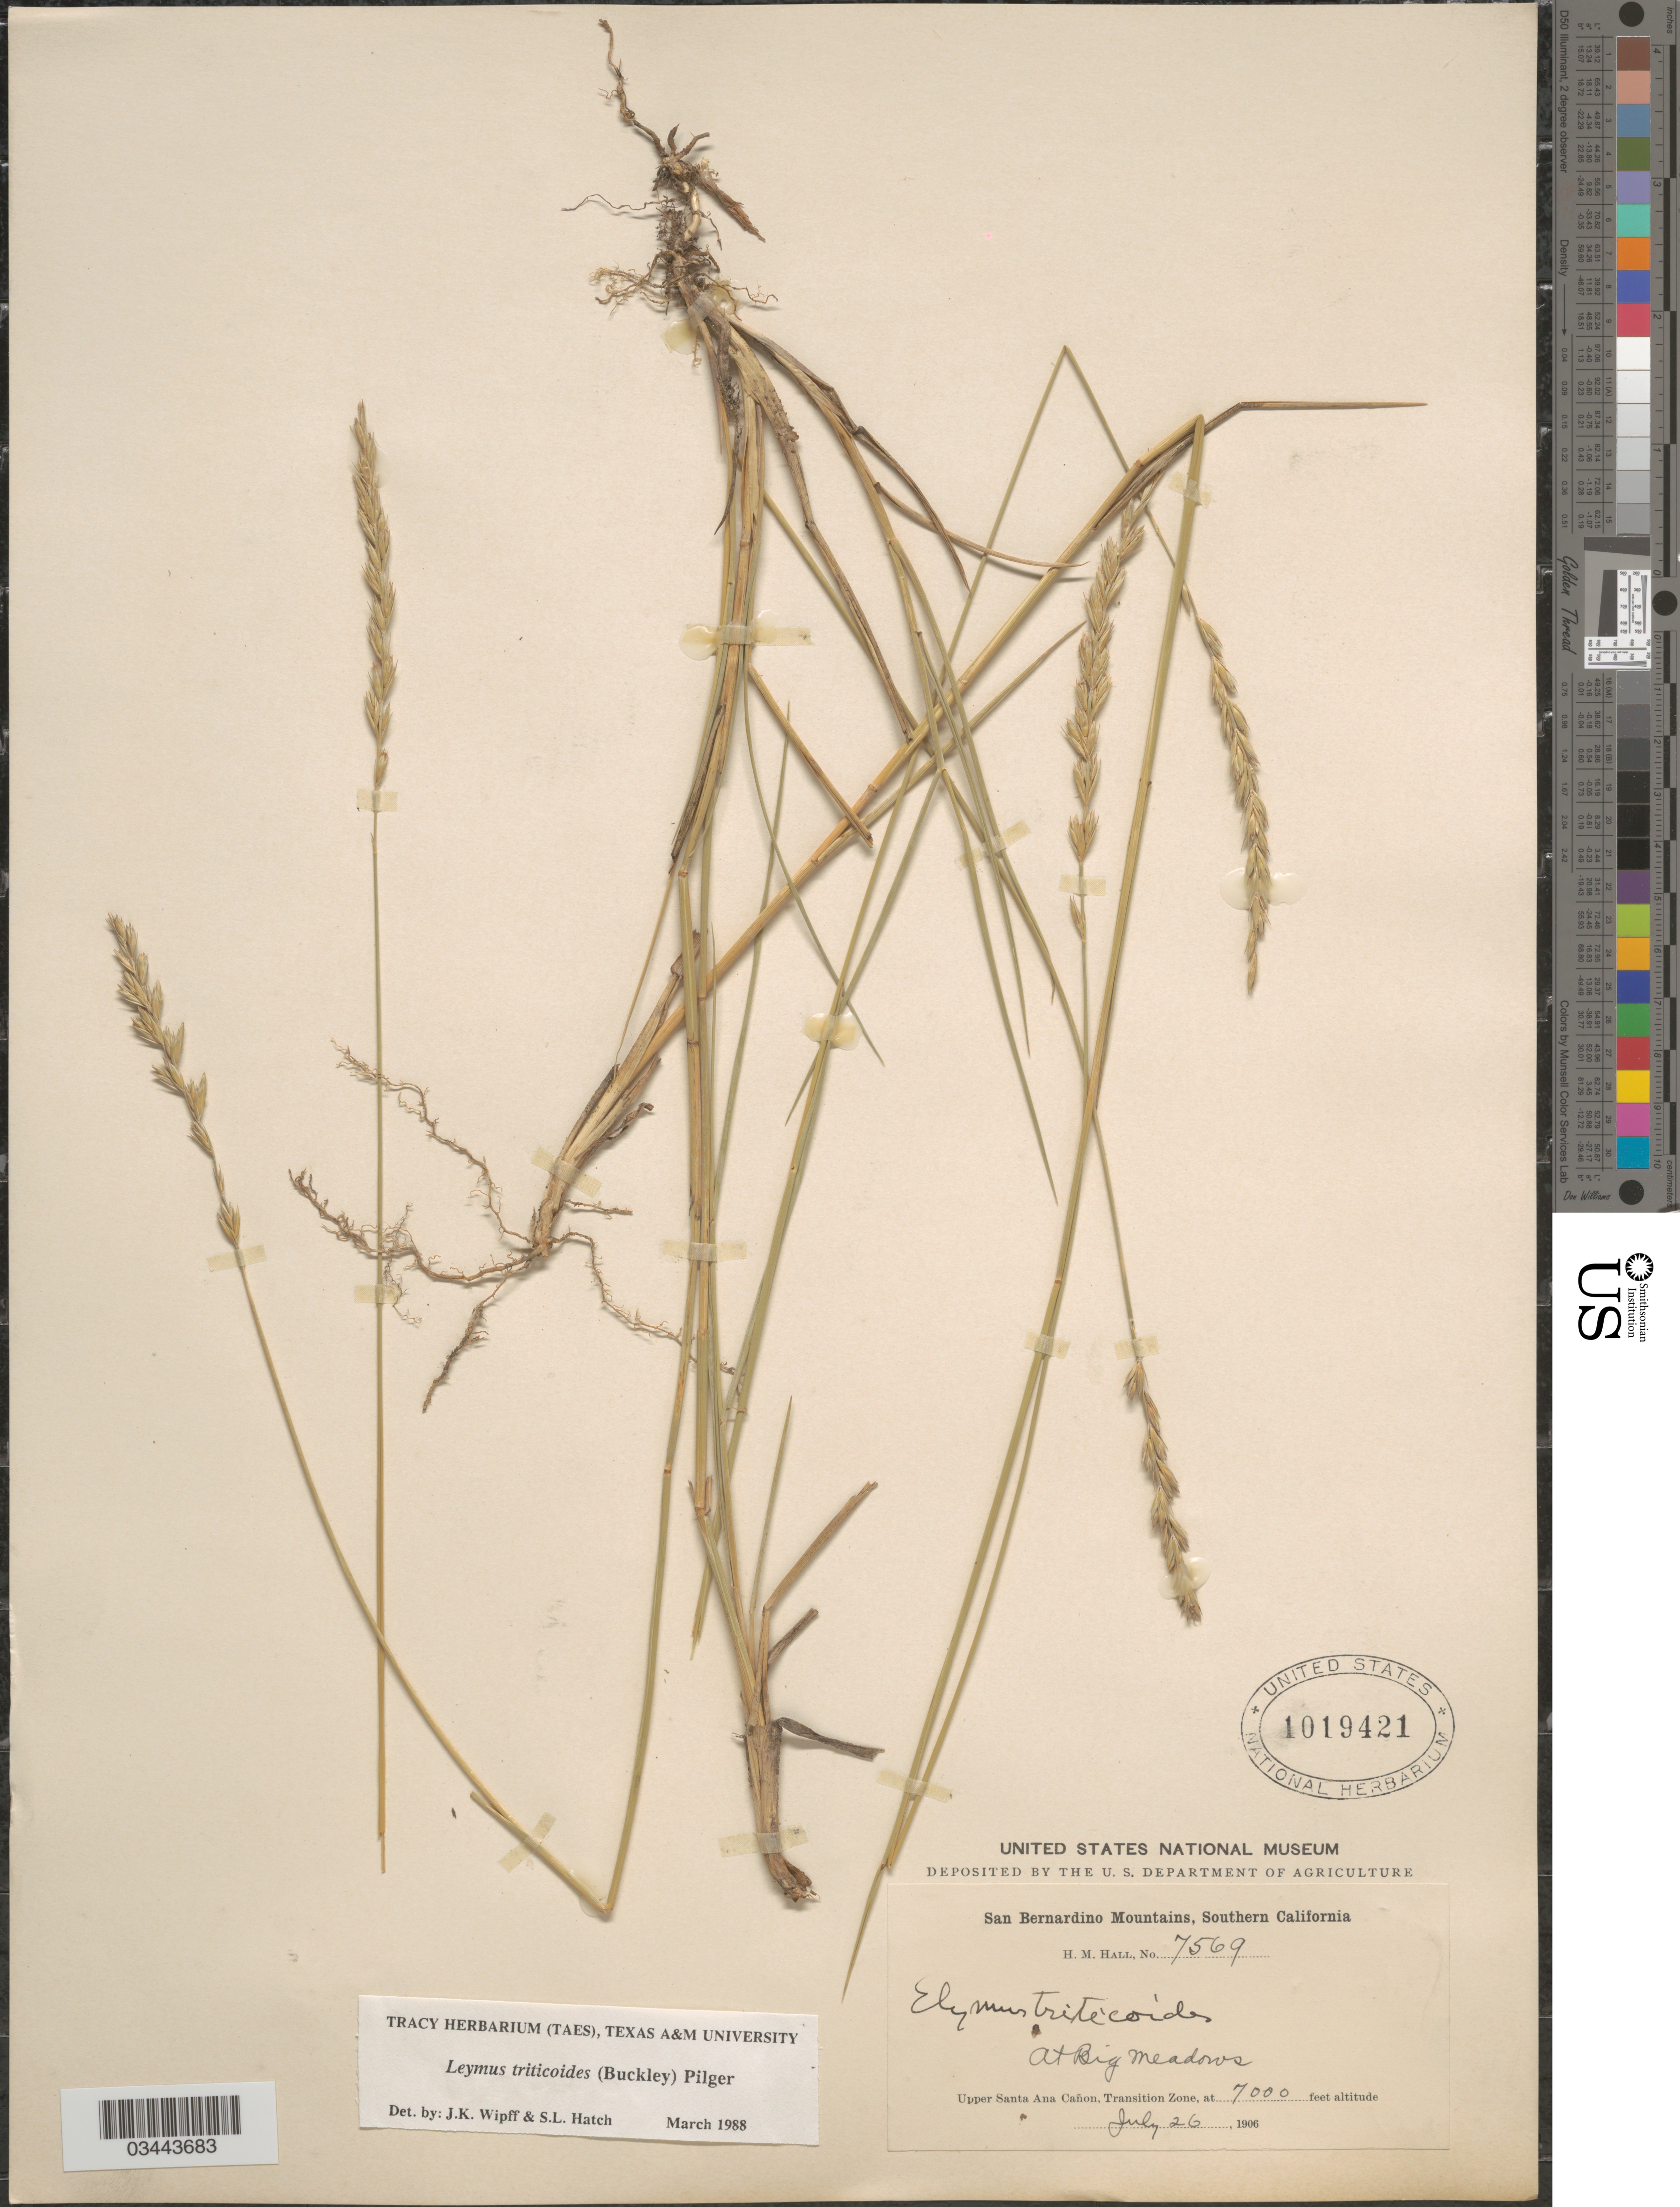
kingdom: Plantae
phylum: Tracheophyta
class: Liliopsida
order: Poales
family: Poaceae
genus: Leymus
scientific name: Leymus triticoides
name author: (Buckley) Pilg.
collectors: H. M. Hall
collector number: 7569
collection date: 1906-07-26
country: United States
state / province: California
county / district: San Bernardino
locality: San Bernardino Mountains, Southern California. At Big Meadows. Upper Santa Ana Cañon, Transition Zone.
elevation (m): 2134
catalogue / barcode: US 1019421